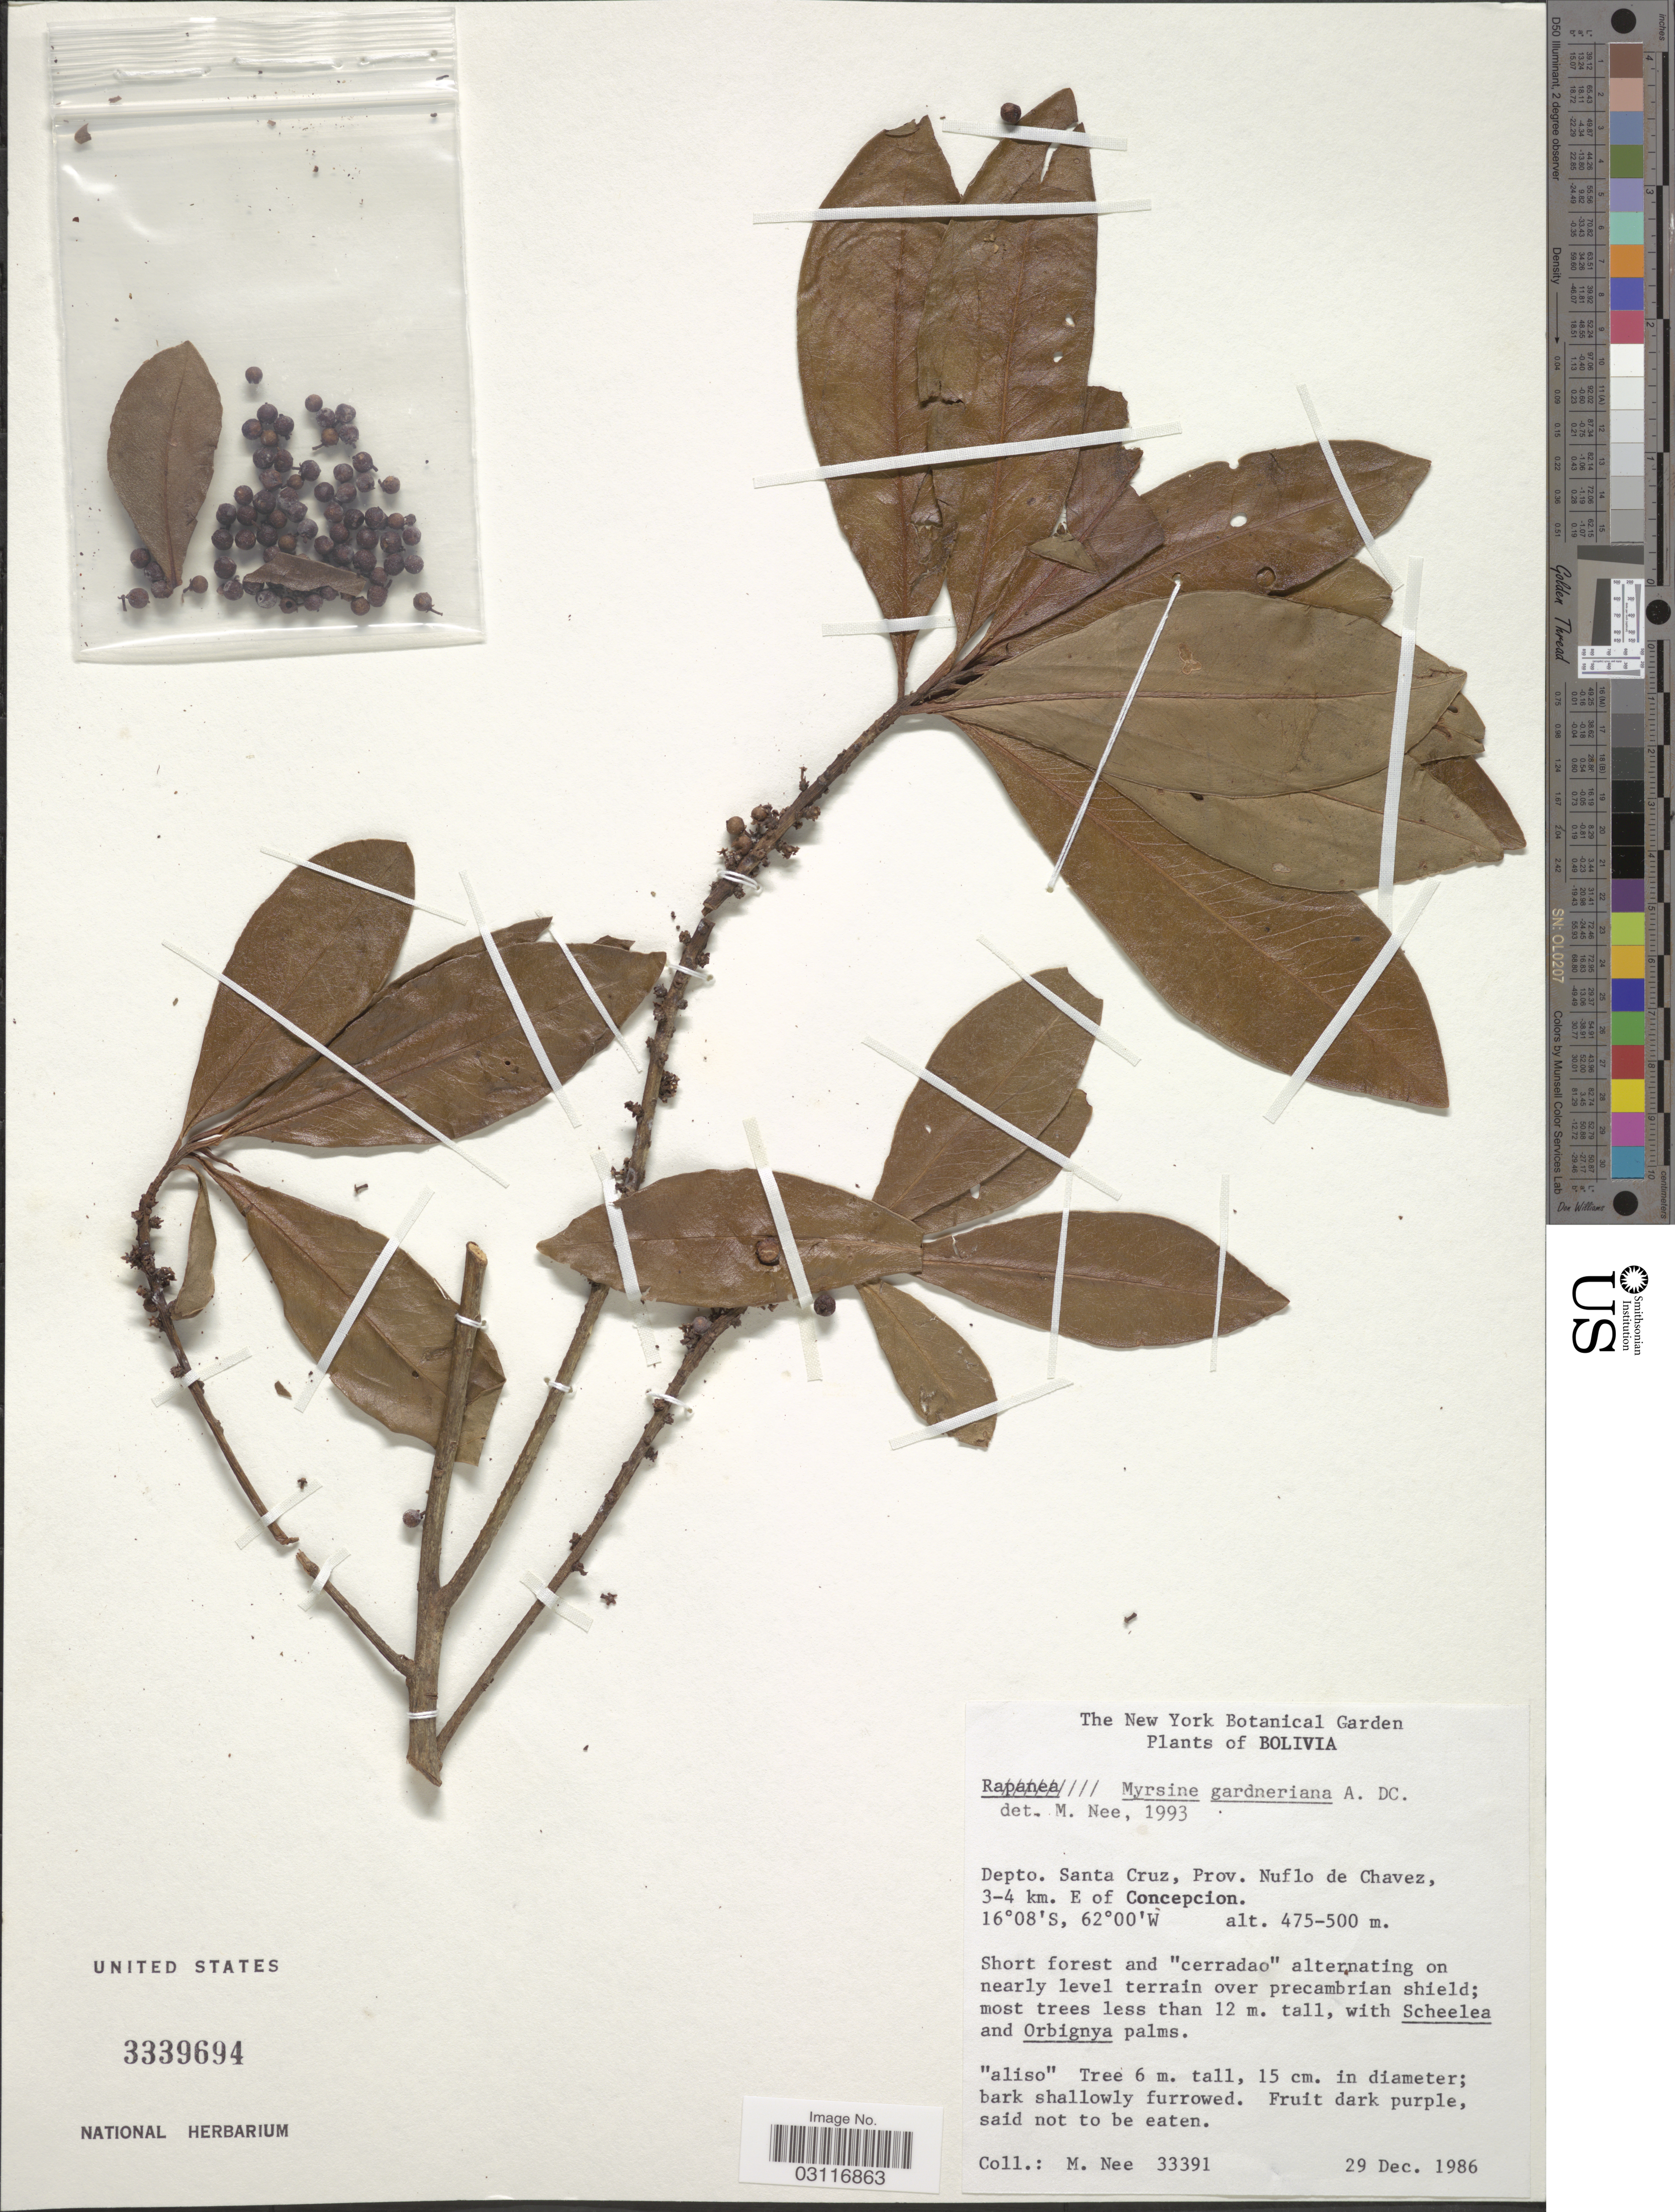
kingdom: Plantae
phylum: Tracheophyta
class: Magnoliopsida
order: Ericales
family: Primulaceae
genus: Myrsine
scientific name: Myrsine gardneriana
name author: A. DC.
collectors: M. Nee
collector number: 33391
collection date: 1986-12-29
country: Bolivia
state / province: Santa Cruz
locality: Depto. Santa Cruz, Prov. Nuflo de Chavez, 3-4 km. E of Concepcion.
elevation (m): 475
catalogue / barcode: US 3339694